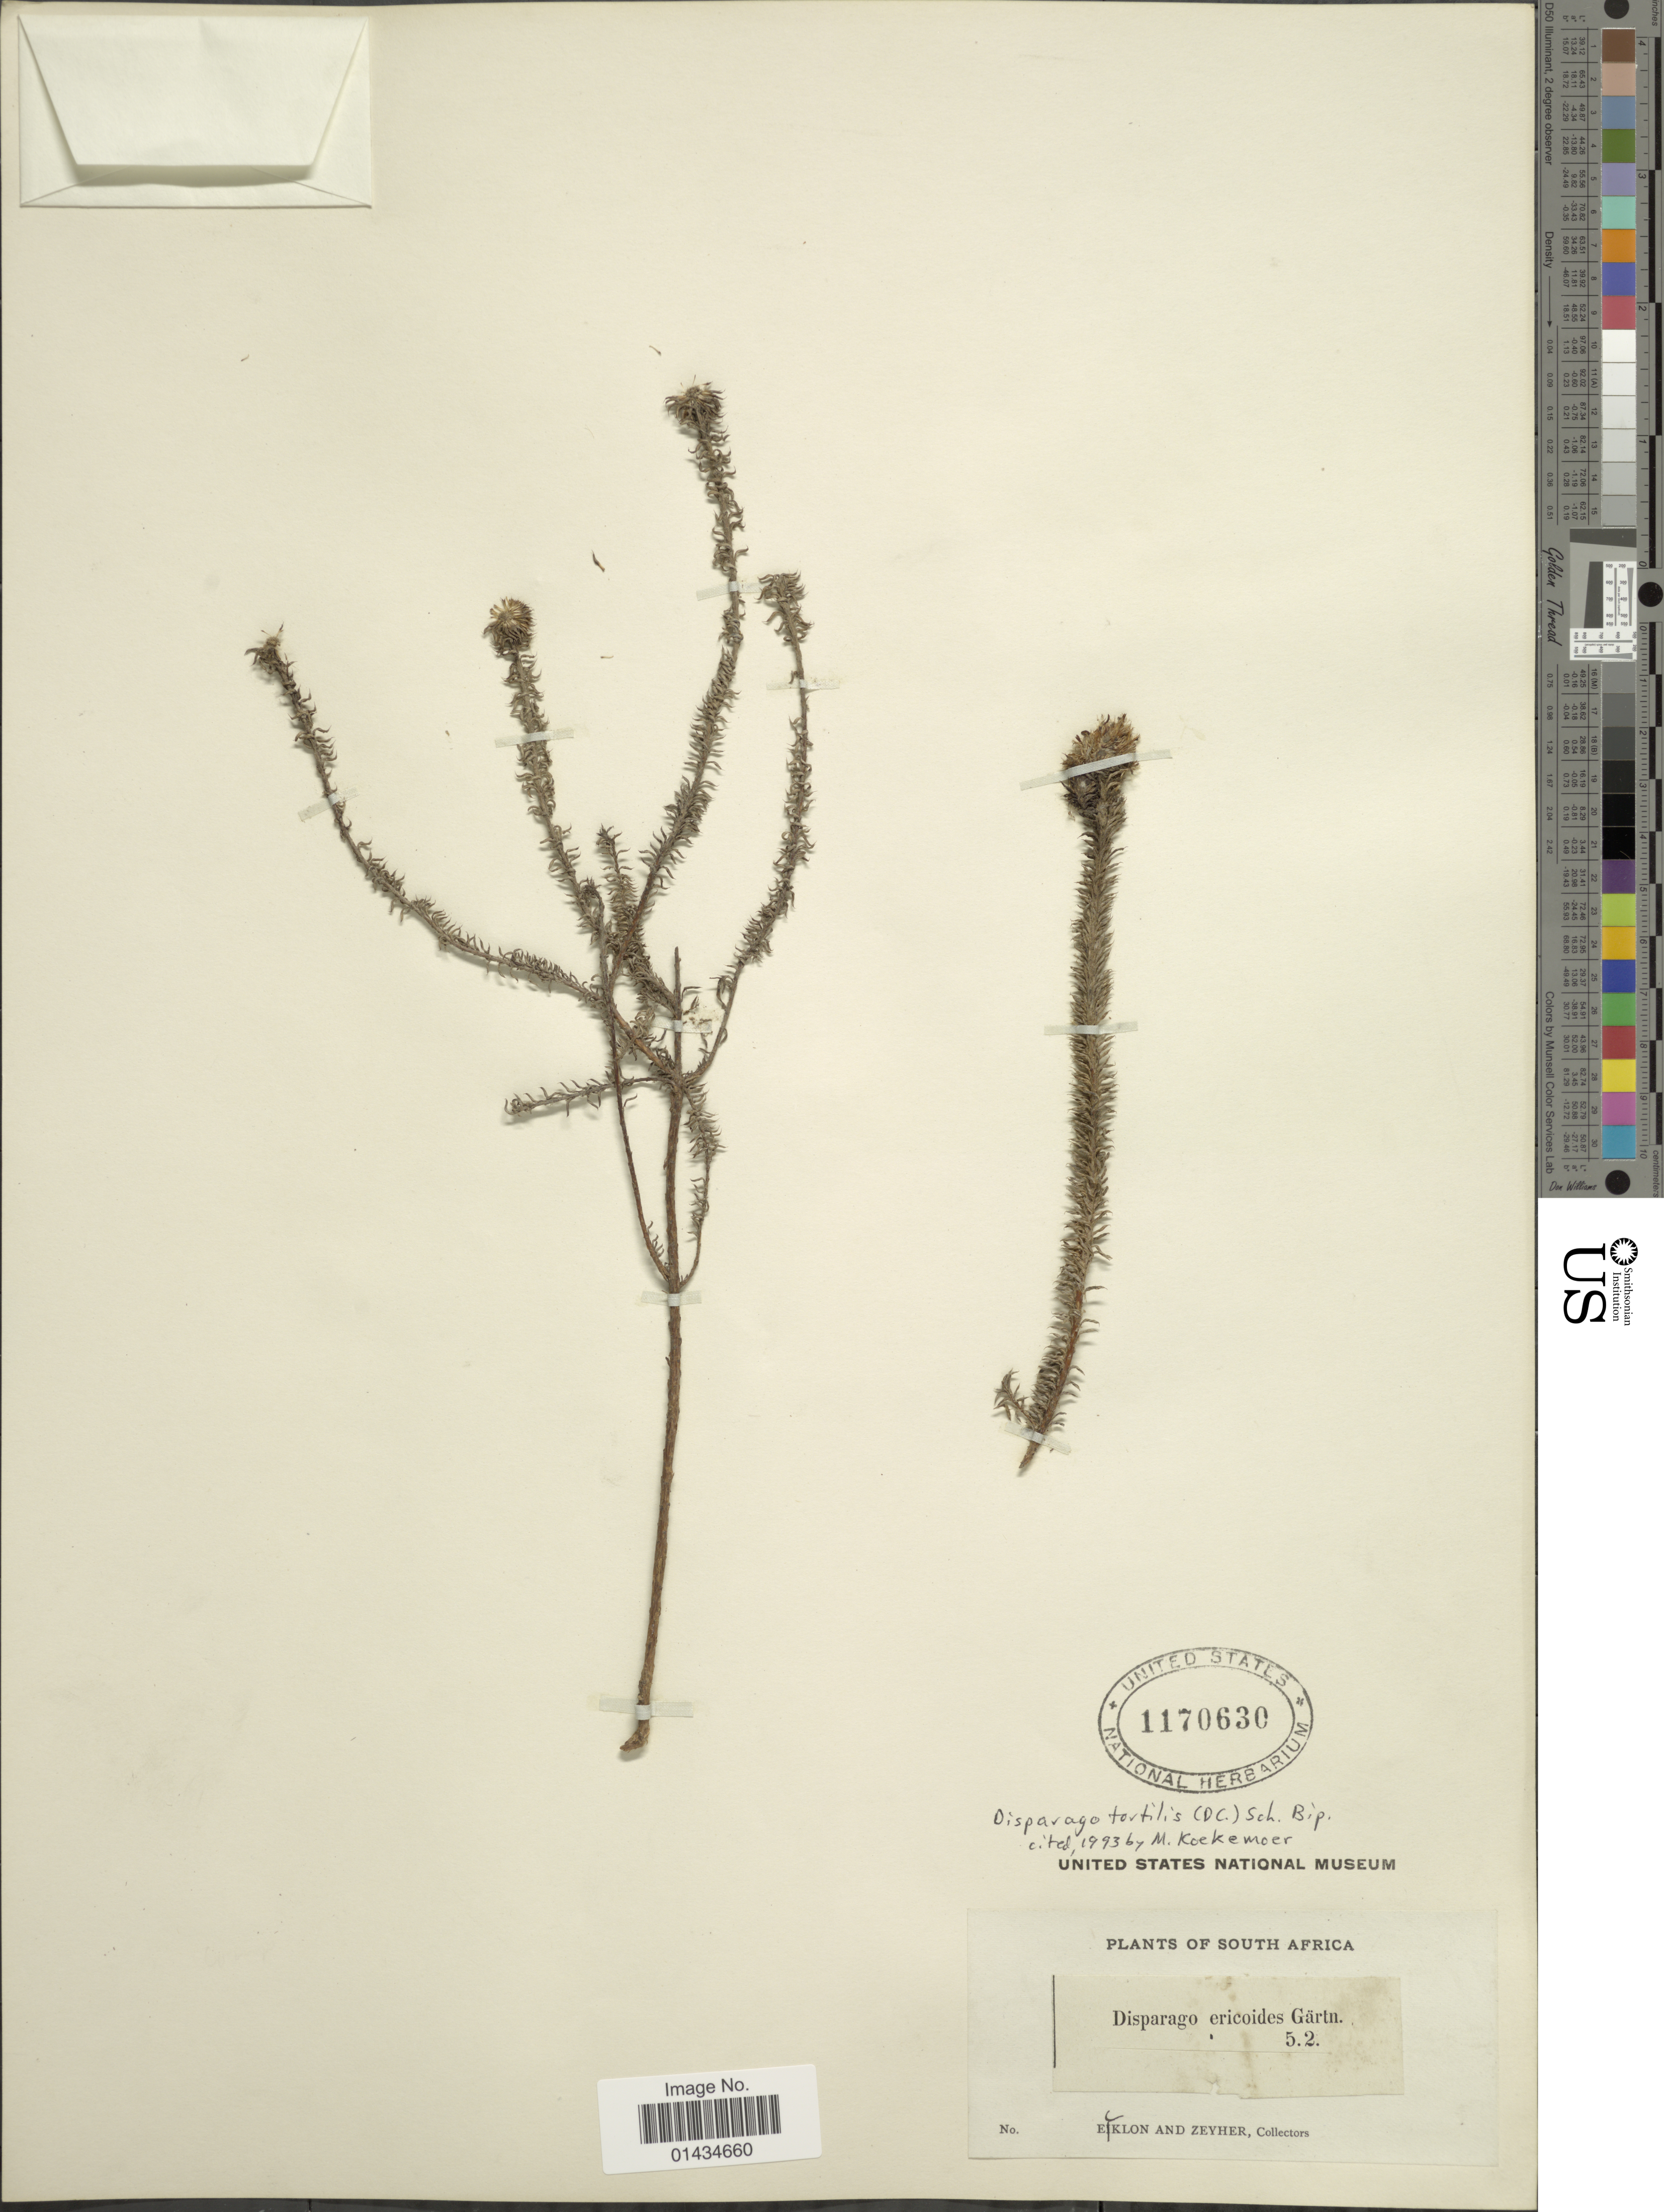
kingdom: Plantae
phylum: Tracheophyta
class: Magnoliopsida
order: Asterales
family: Asteraceae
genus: Disparago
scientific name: Disparago tortilis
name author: (DC.) Sch. Bip.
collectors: -. Ecklon & -. Zeyher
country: South Africa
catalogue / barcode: US 1170630